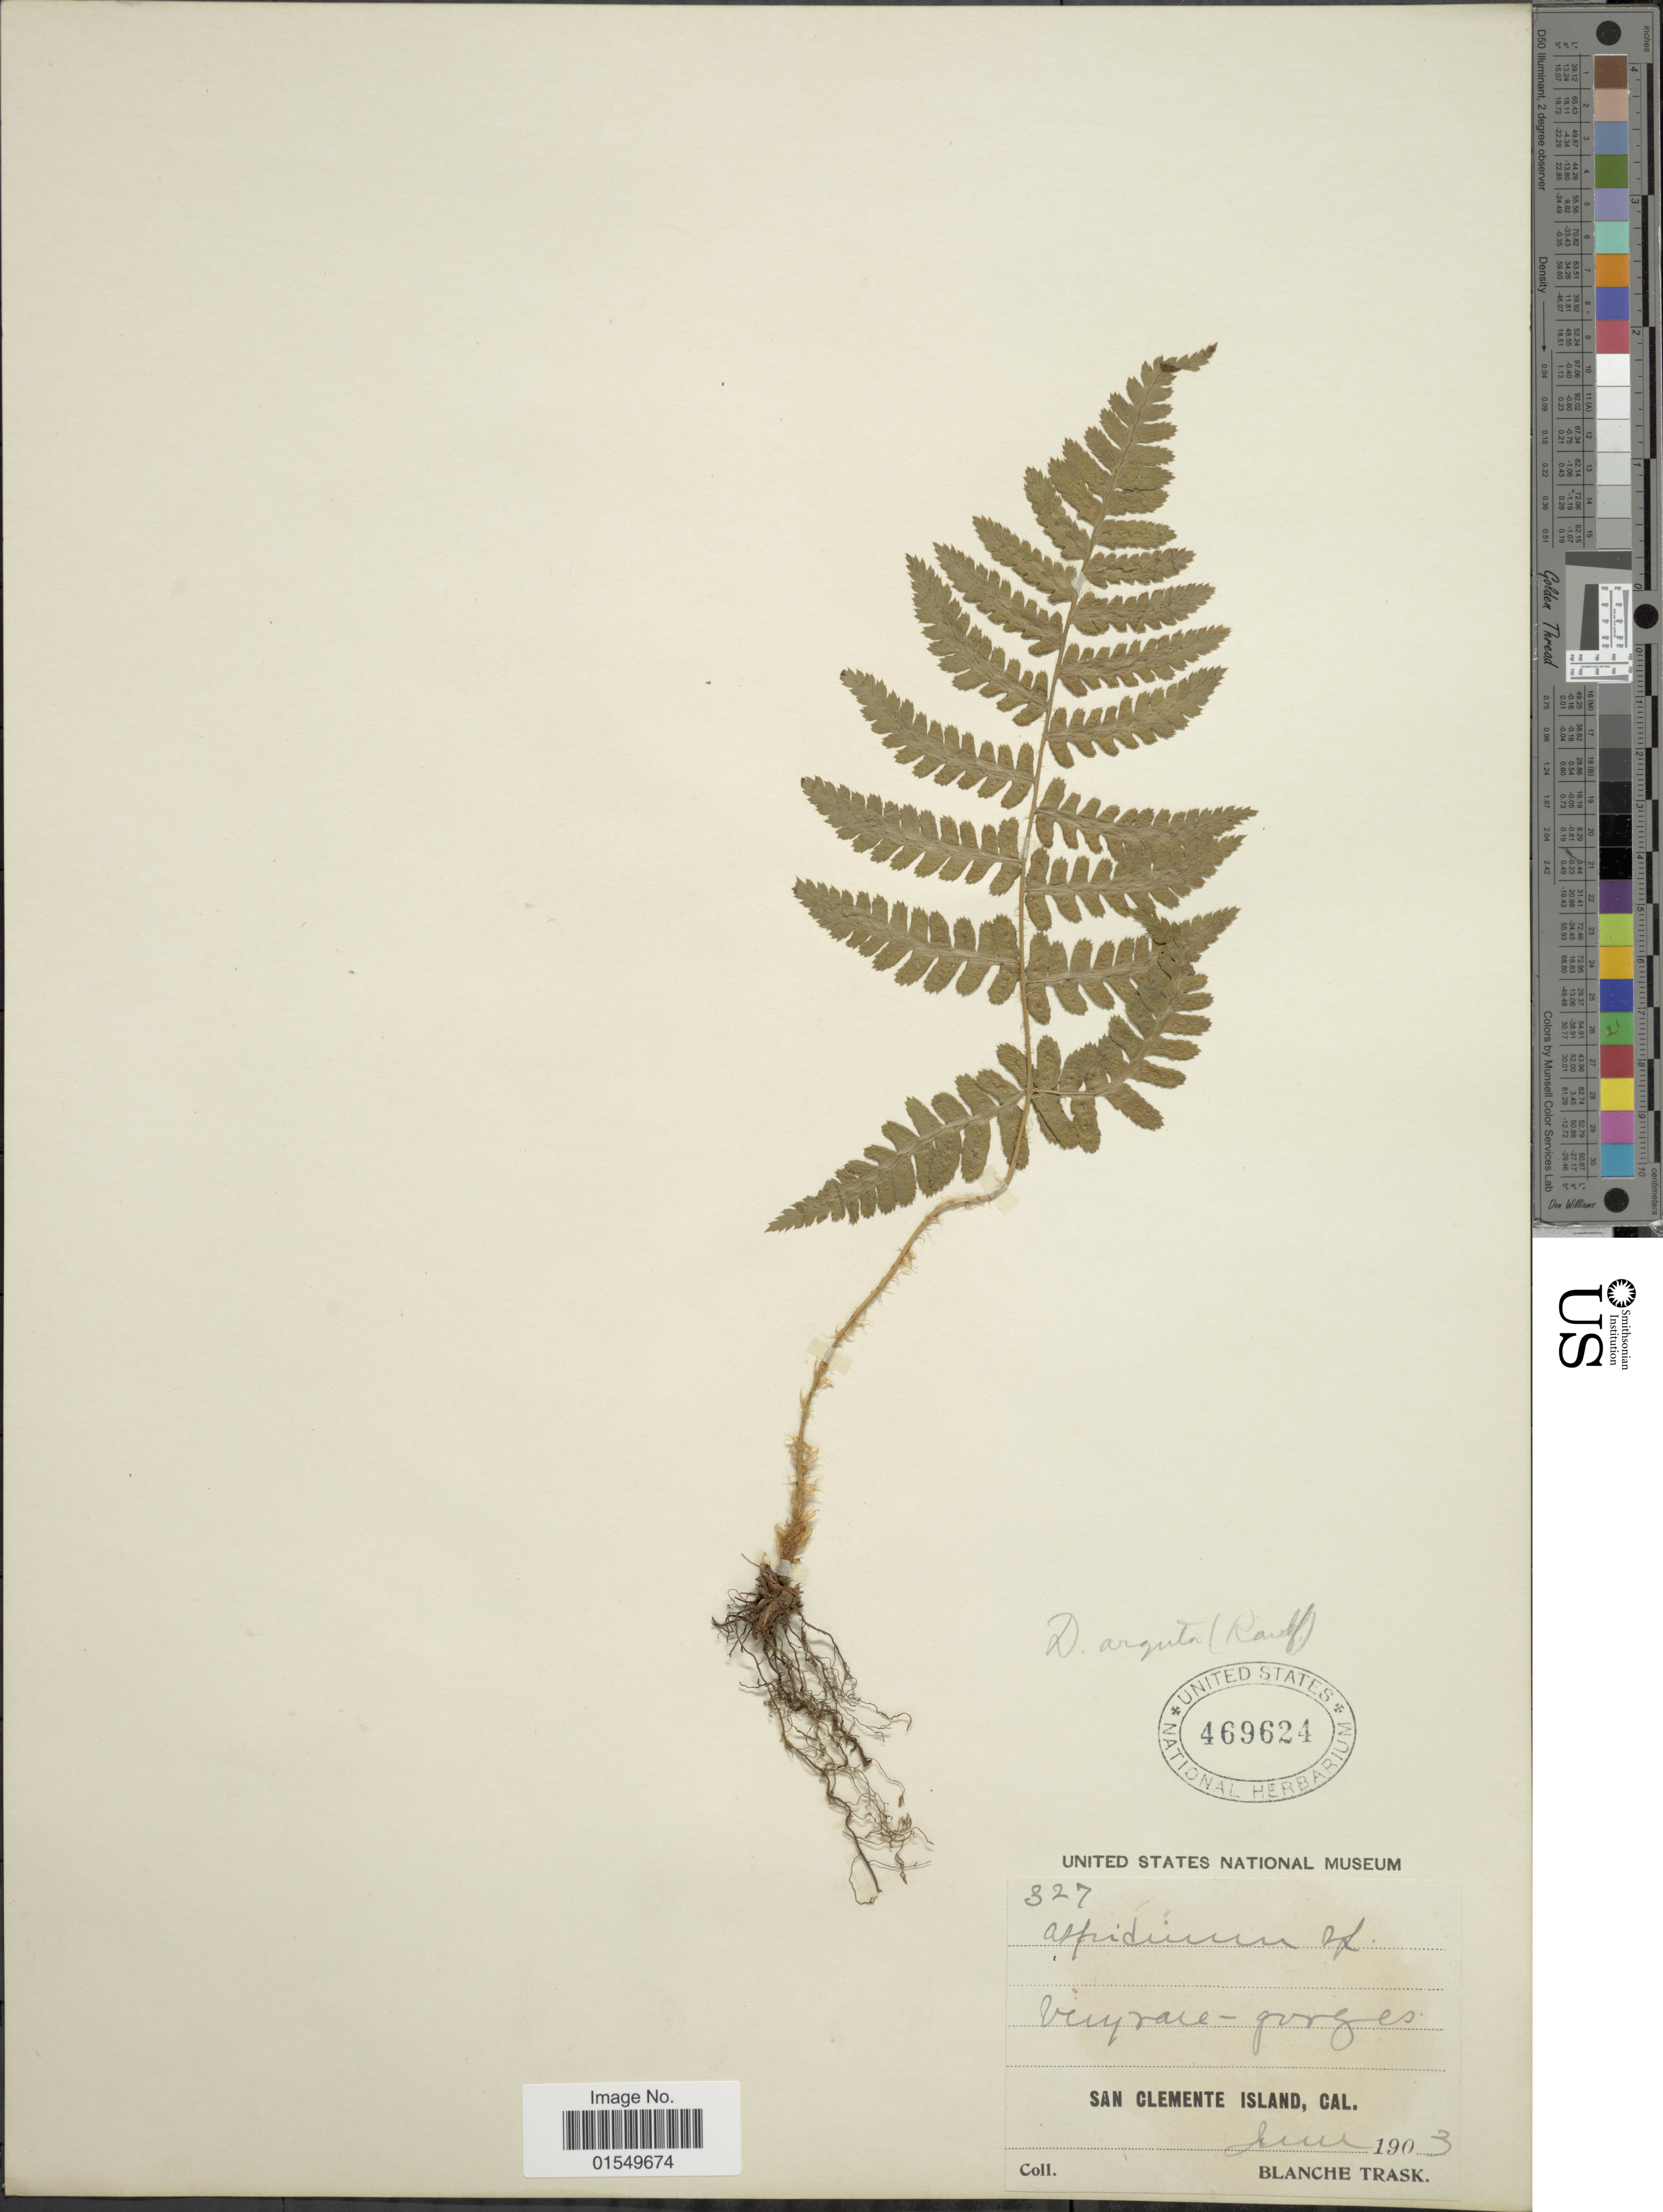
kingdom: Plantae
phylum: Tracheophyta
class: Polypodiopsida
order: Polypodiales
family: Dryopteridaceae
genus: Dryopteris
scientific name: Dryopteris arguta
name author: (Kaulf.) Maxon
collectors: B. Trask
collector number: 327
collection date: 1903-06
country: United States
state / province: California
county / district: Los Angeles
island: San Clemente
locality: San Clemente Island, Cal.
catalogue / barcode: US 469624